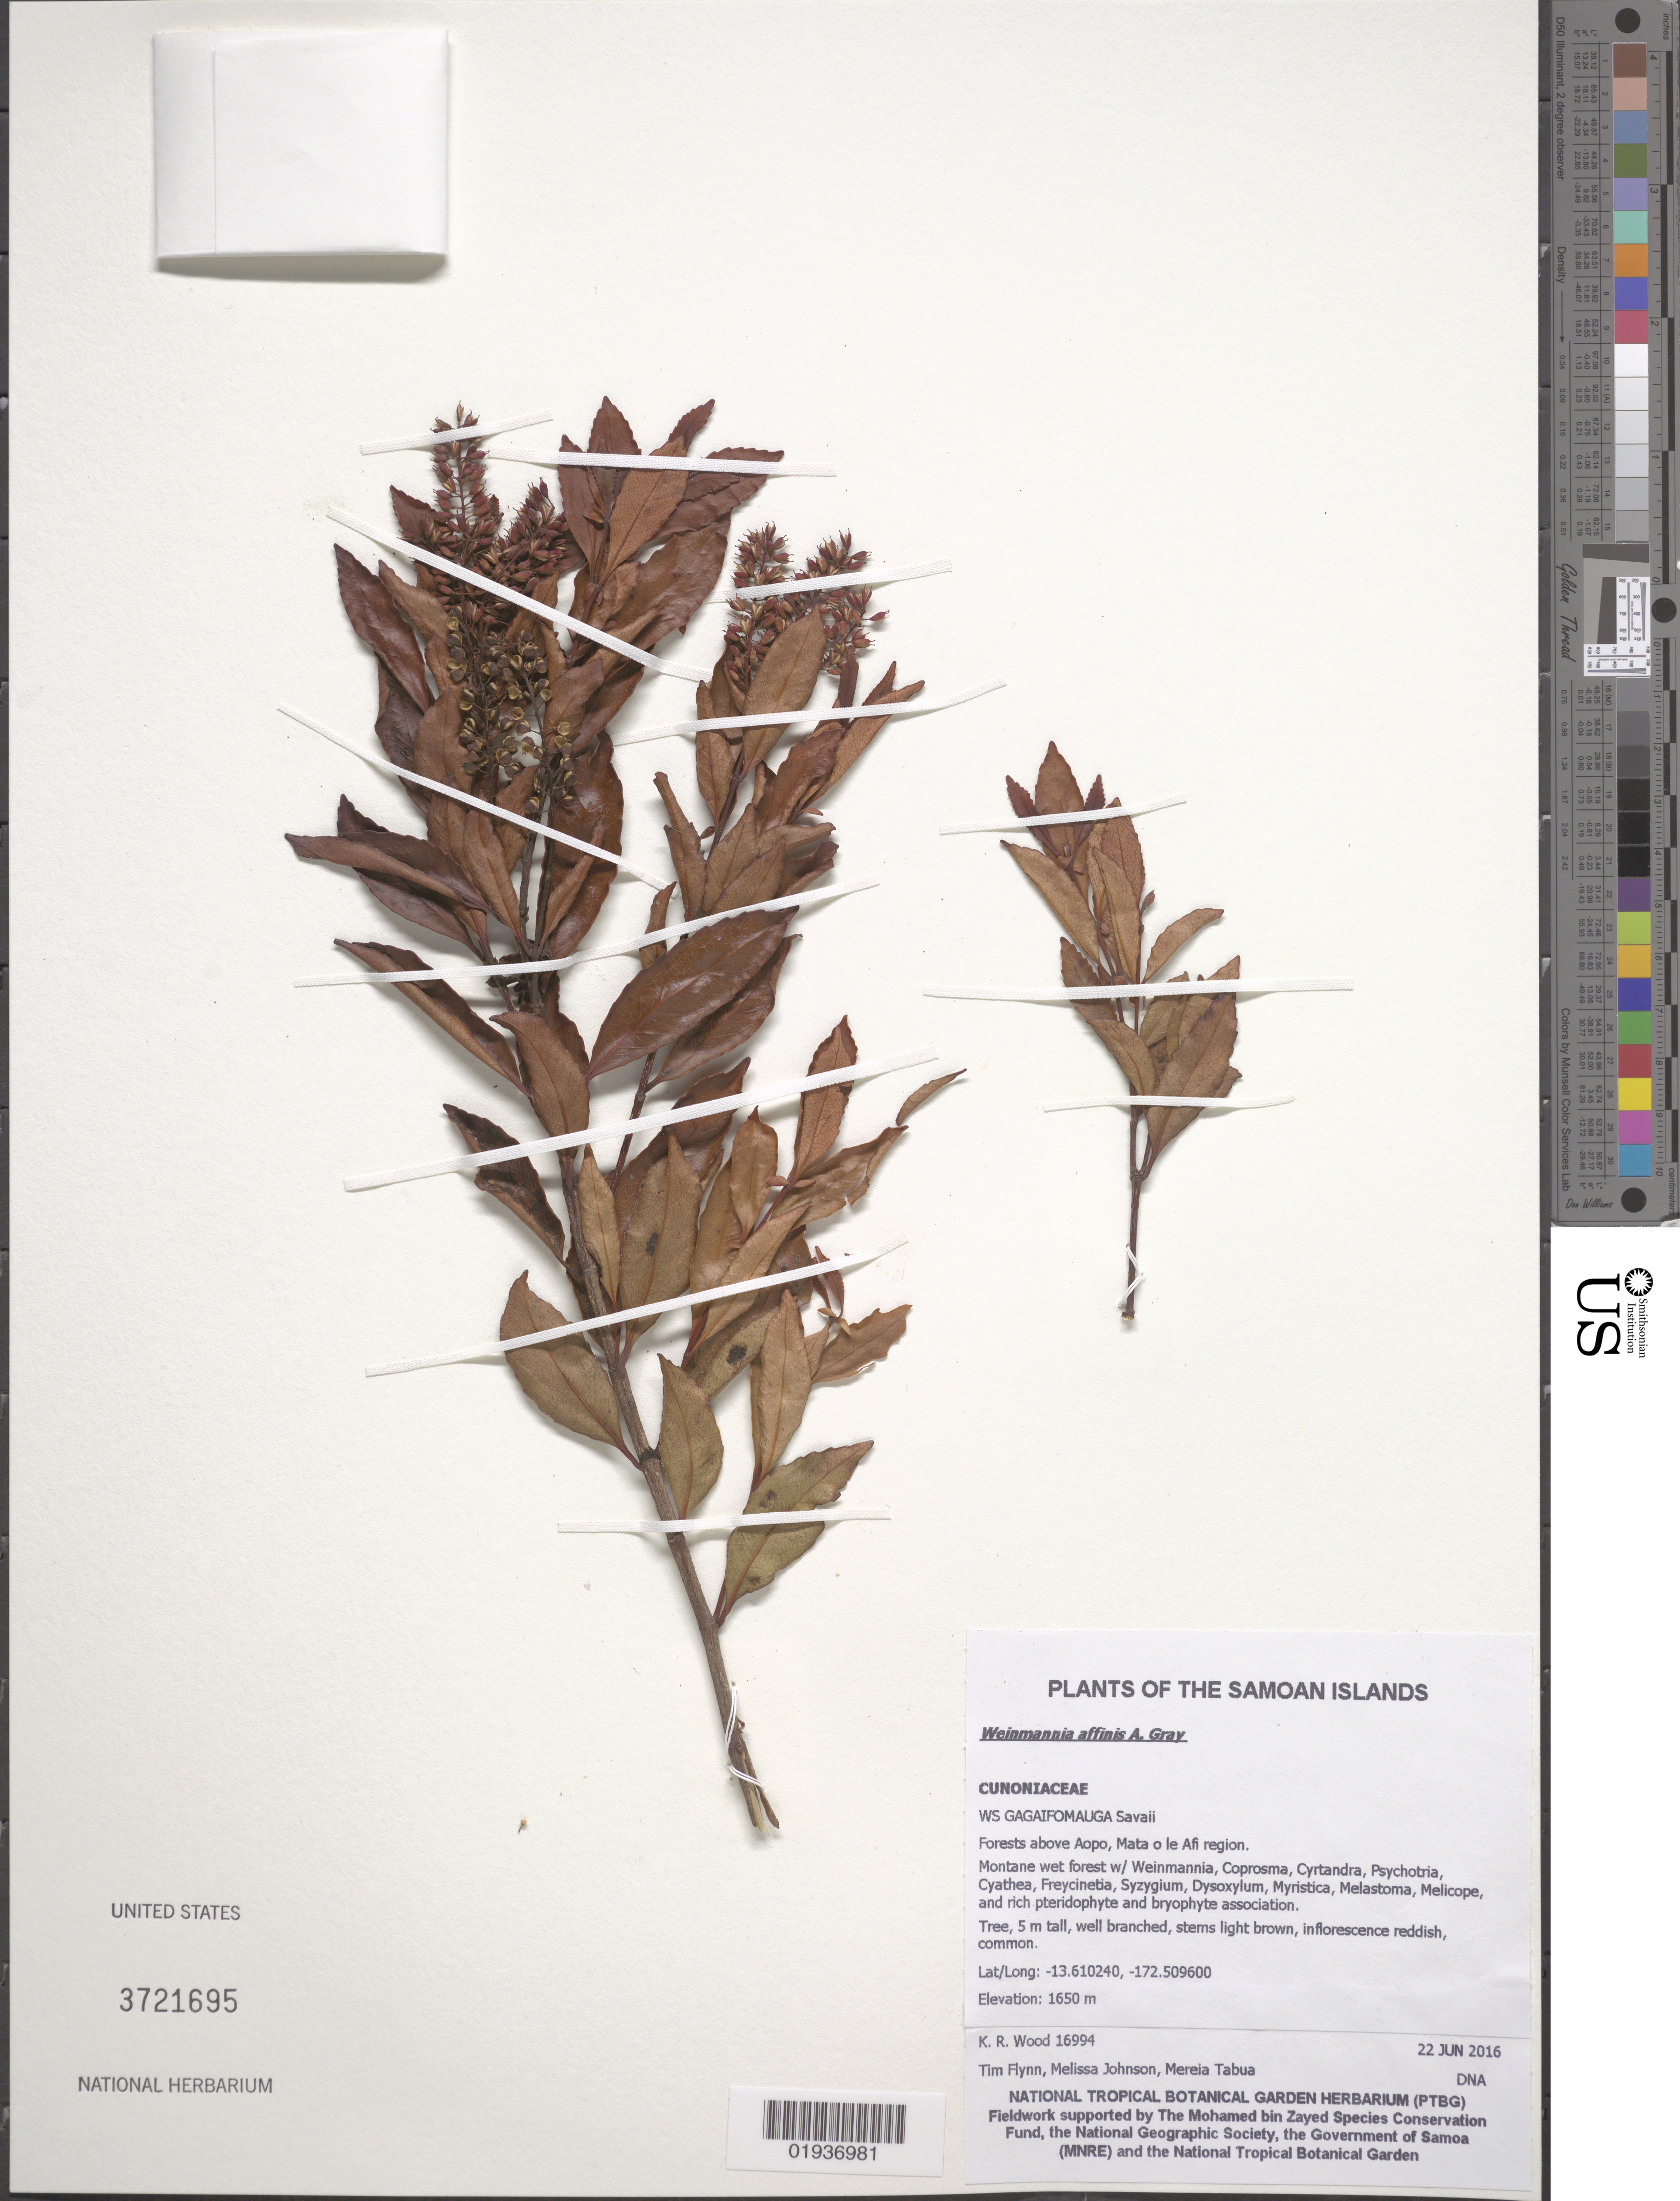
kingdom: Plantae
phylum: Tracheophyta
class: Magnoliopsida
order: Oxalidales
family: Cunoniaceae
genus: Pterophylla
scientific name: Pterophylla affinis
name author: (A. Gray) Pillon & H.C. Hopkins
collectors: T. W. Flynn, K. R. Wood, M. Johnson & M. Tabua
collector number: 16994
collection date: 2016-06-22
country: Samoa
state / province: Gagaifomauga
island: Savai'i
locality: Gagaifomauga District, forests above Aopo, Mata o le Afi region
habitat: Montane wet forest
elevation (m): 1650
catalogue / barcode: US 3721695